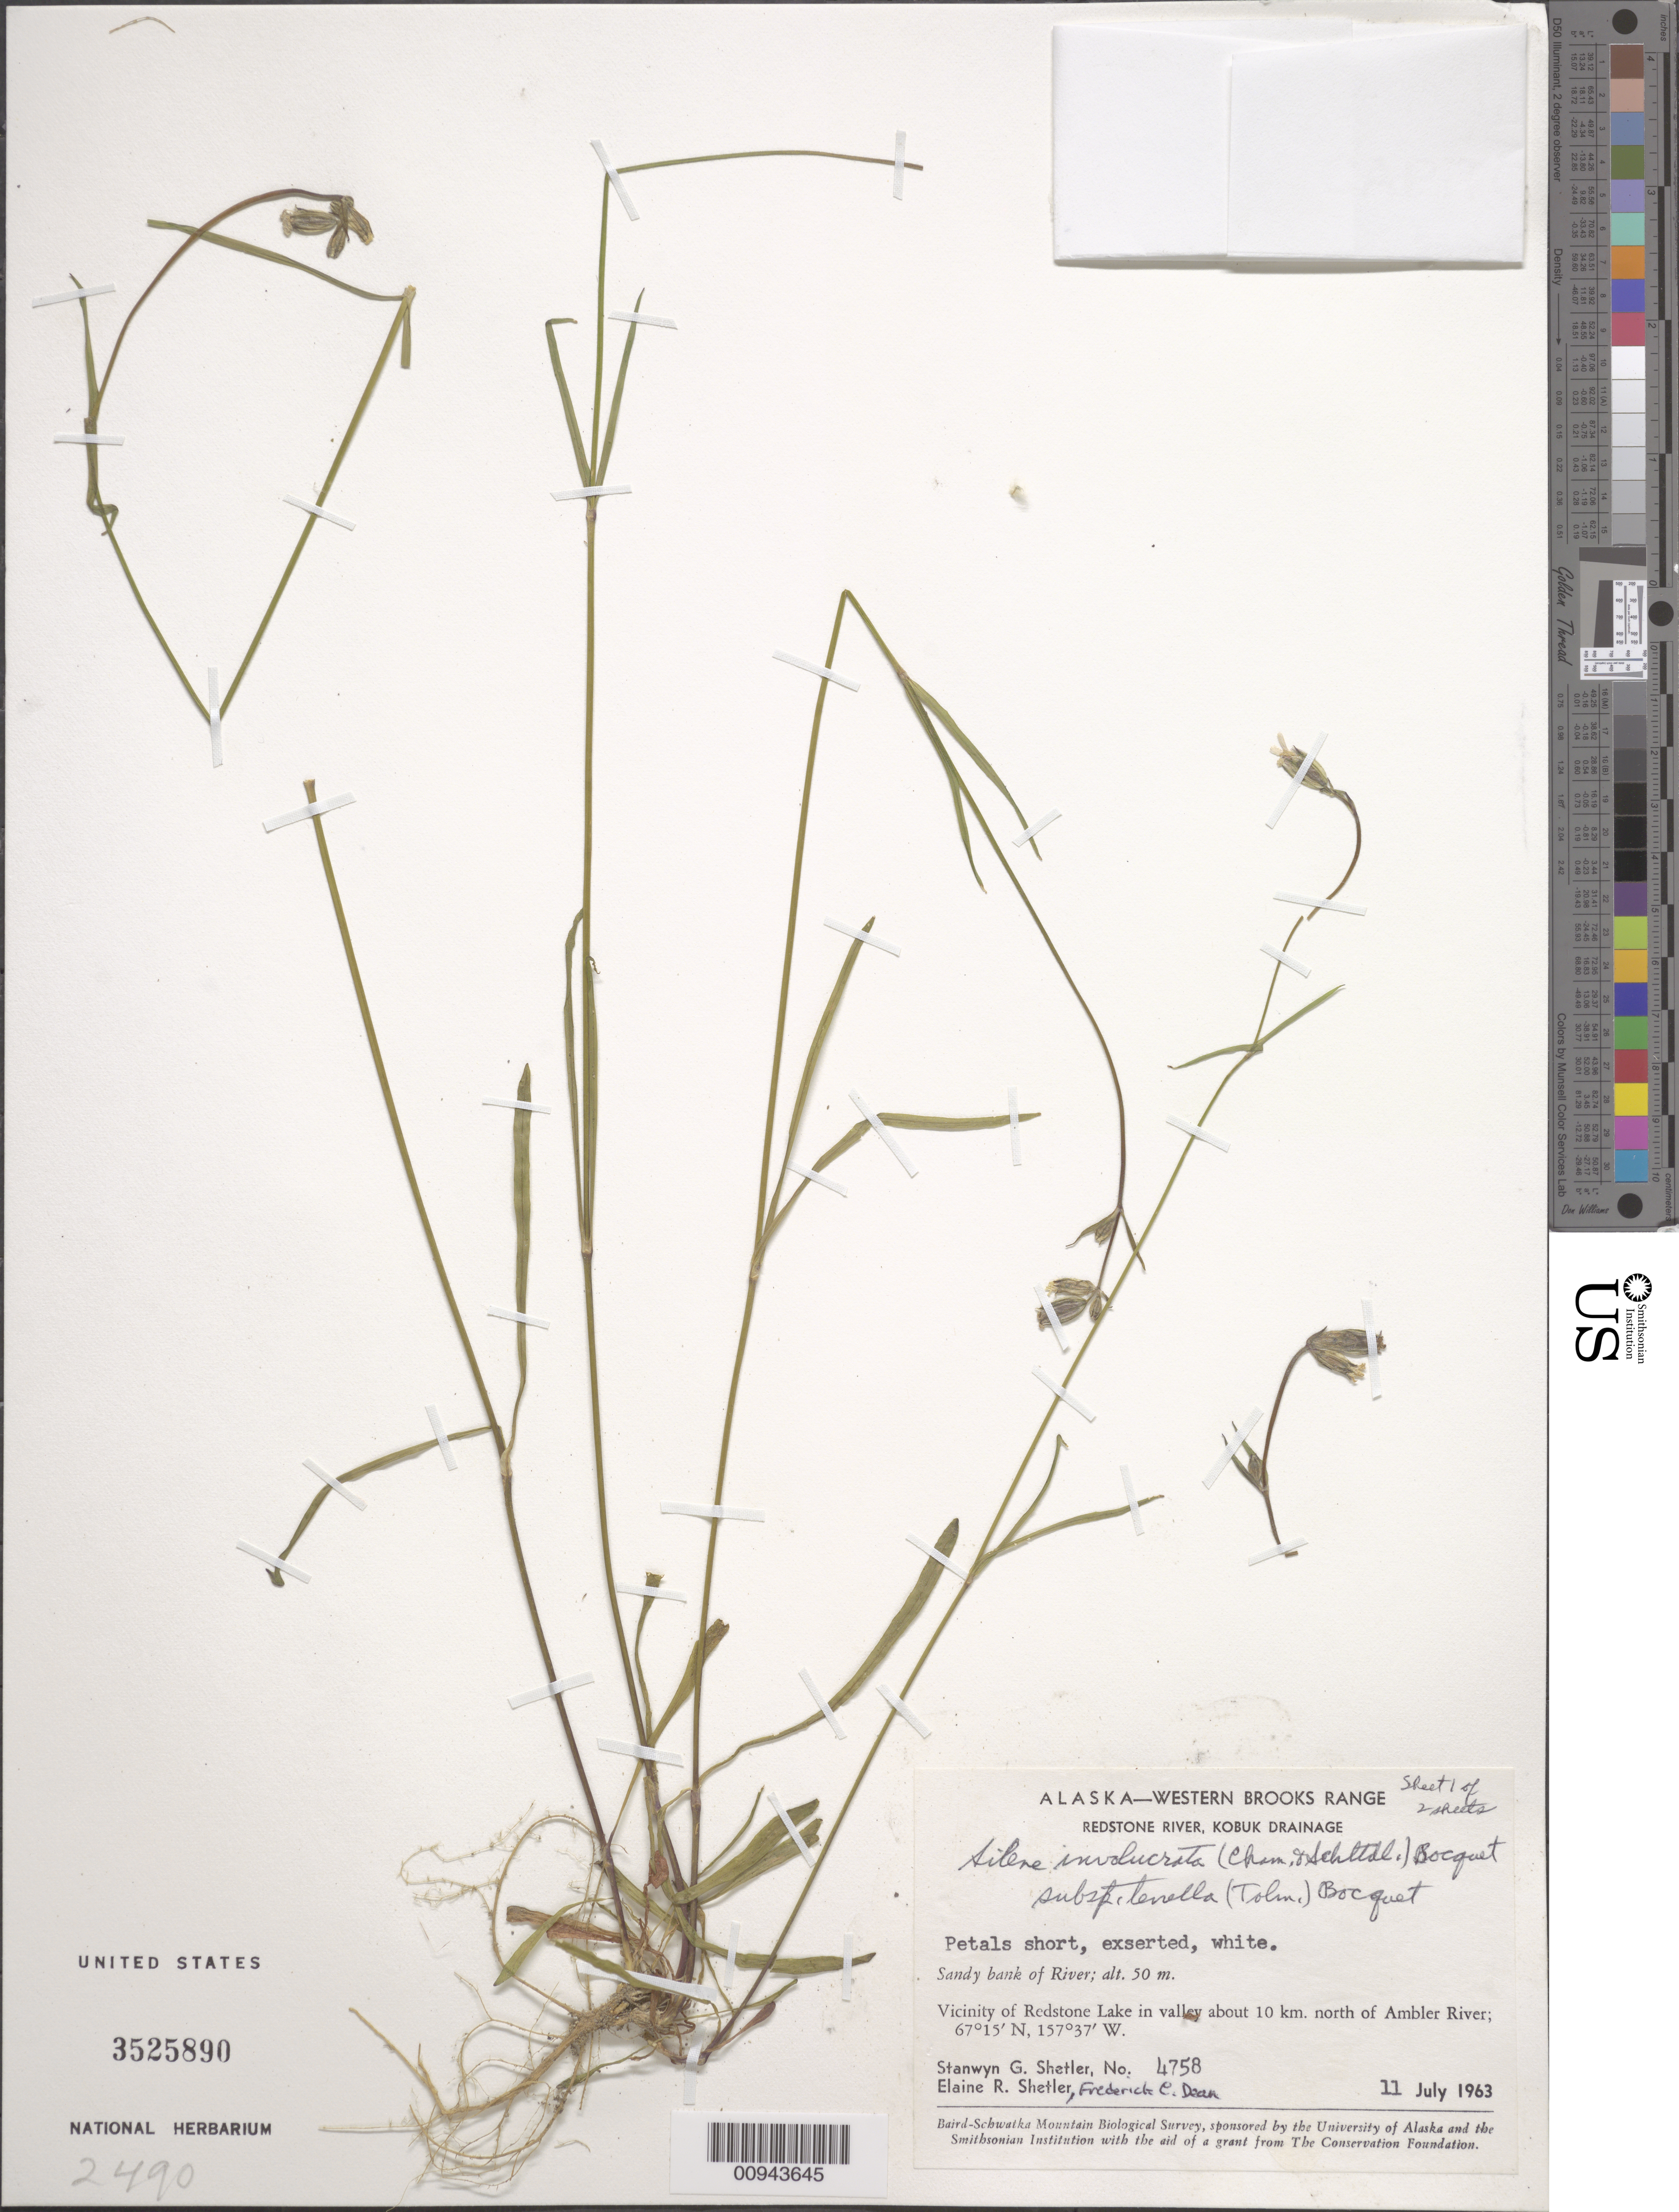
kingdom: Plantae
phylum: Tracheophyta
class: Magnoliopsida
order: Caryophyllales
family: Caryophyllaceae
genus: Silene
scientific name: Silene involucrata subsp. tenella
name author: (Tolm.) Bocquet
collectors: S. Shetler, E. R. Shetler & F. C. Dean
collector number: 4758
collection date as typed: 11 Jul 1963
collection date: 1963-07-11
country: United States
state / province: Alaska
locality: Vicinity of Redstone Lake in valley about 10 km. north of Ambler River. Western Brooks Range, Redstone River, Kobuk Drainage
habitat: Sandy bank of River.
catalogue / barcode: US 3525890